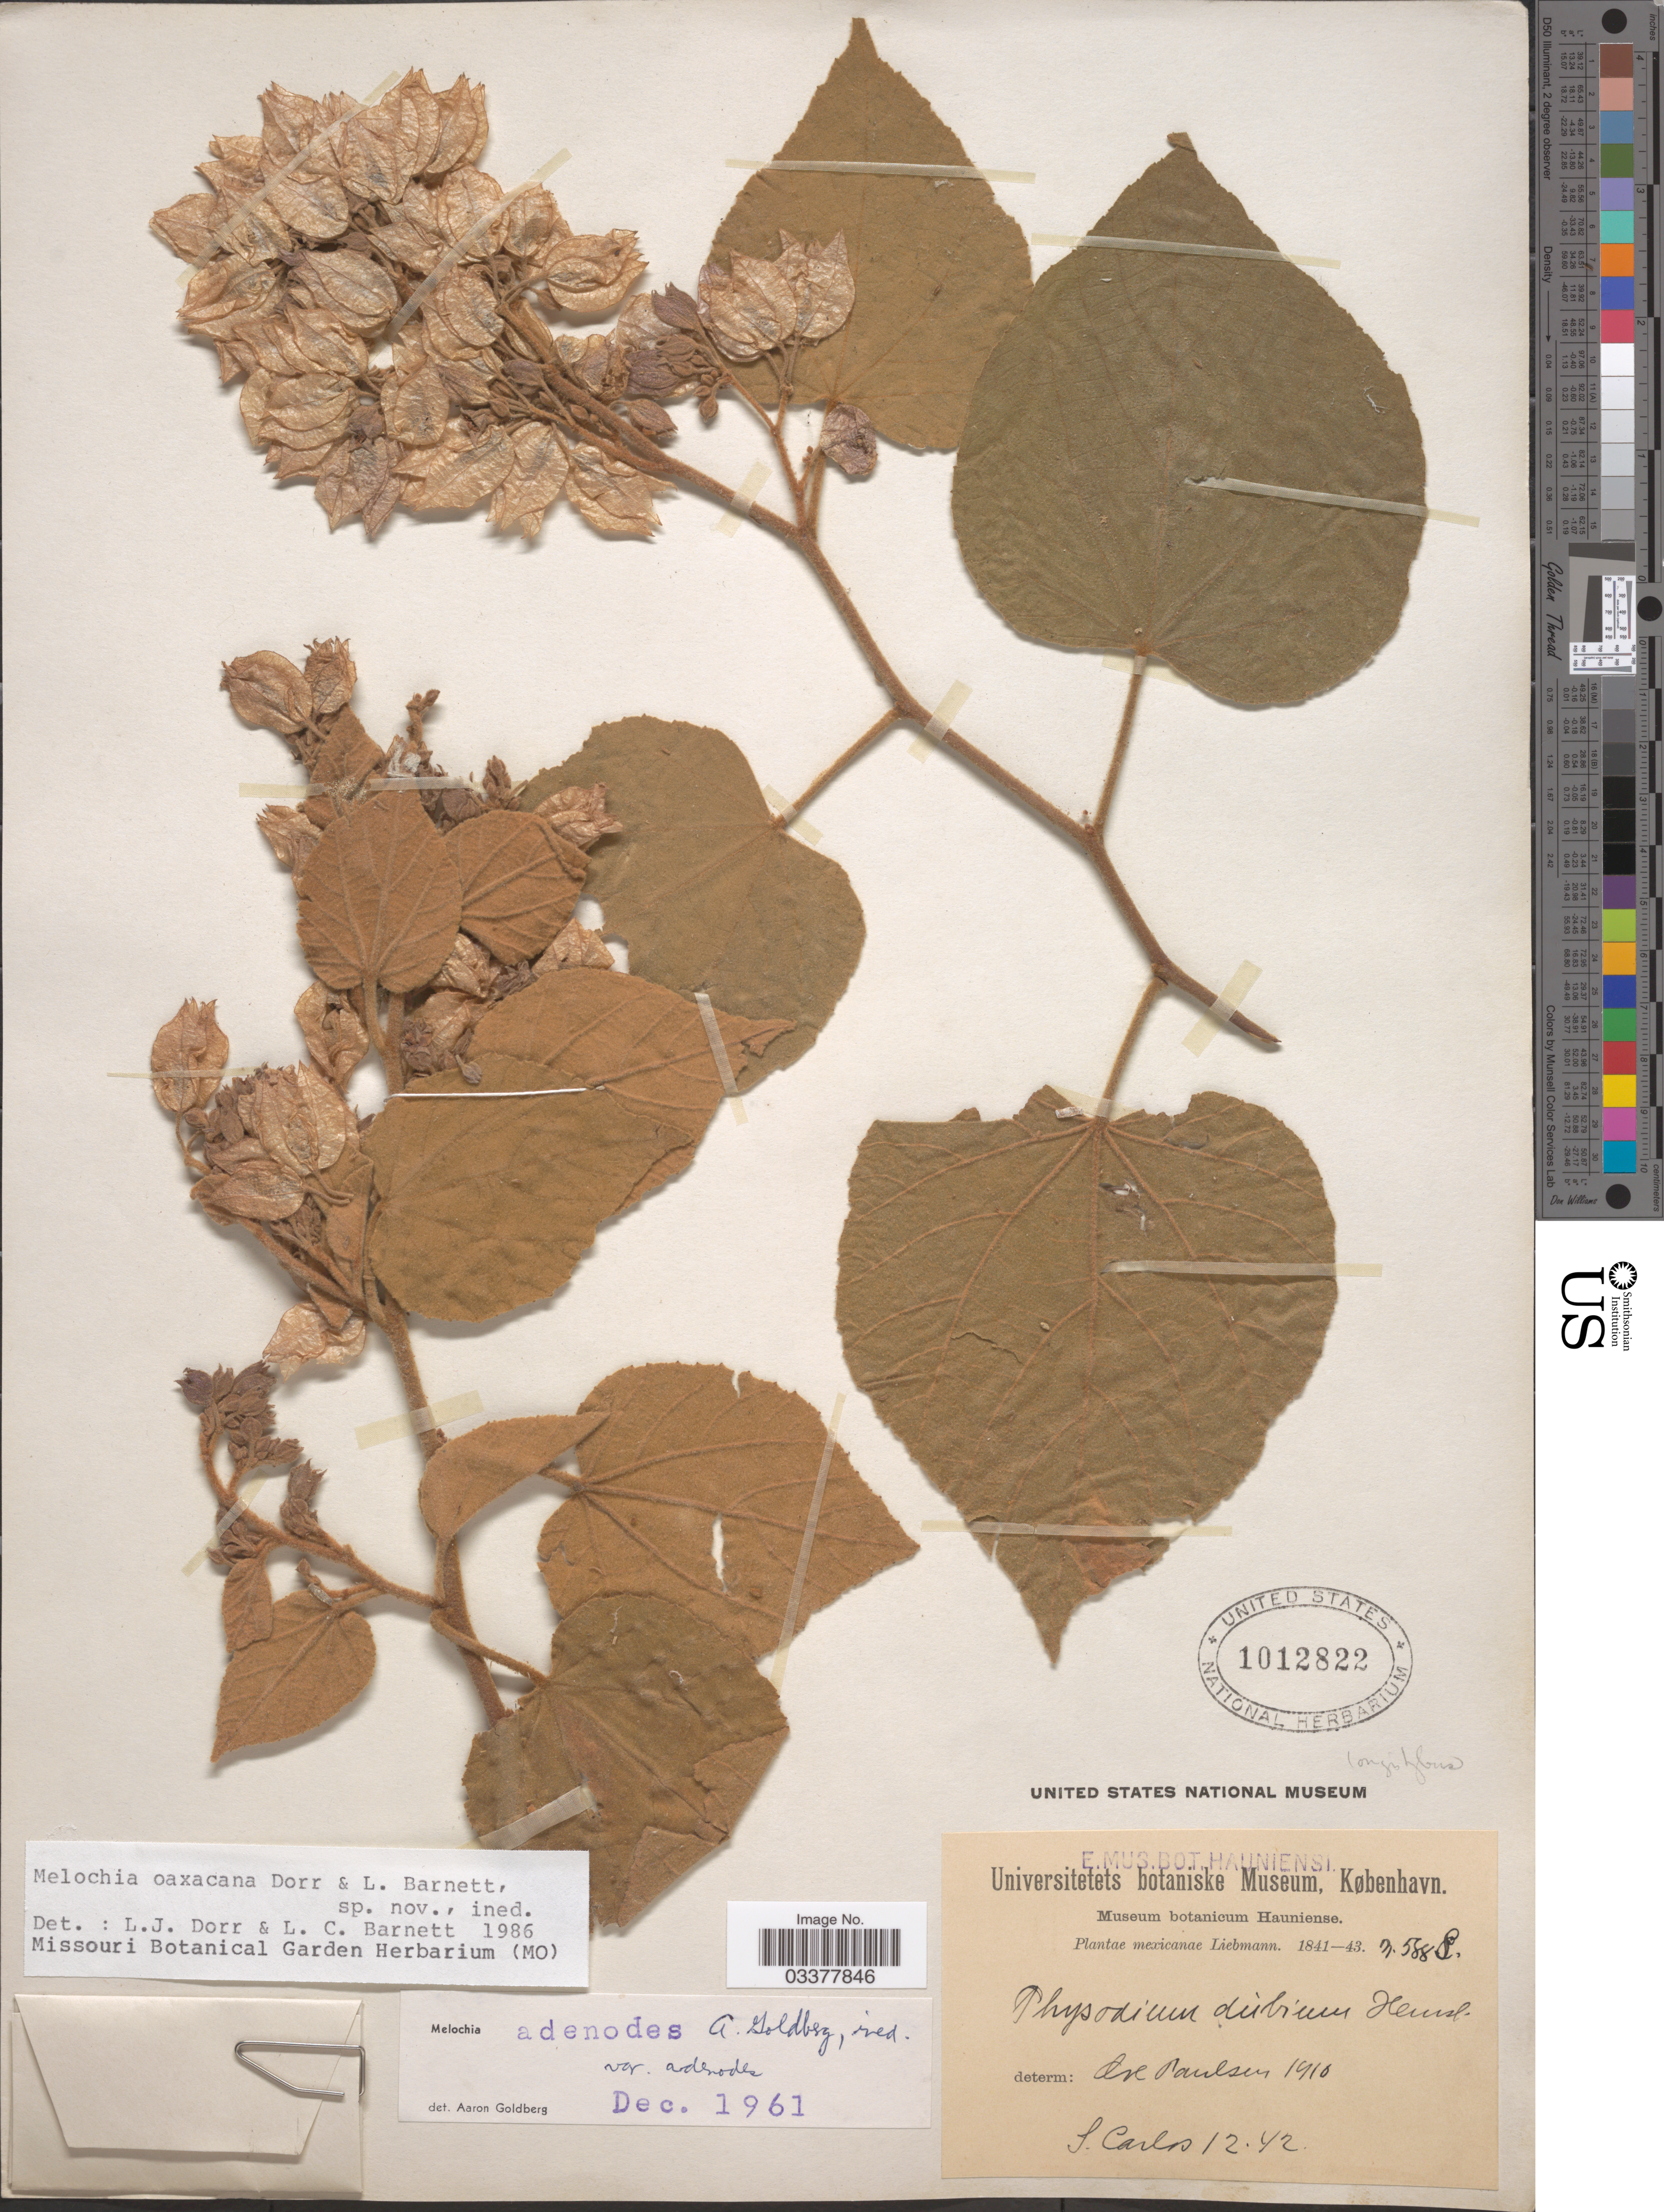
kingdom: Plantae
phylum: Tracheophyta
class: Magnoliopsida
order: Malvales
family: Malvaceae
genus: Melochia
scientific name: Melochia oaxacana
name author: Dorr & L.C. Barnett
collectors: S. Carlos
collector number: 5888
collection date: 1842-12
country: Mexico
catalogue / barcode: US 1012822